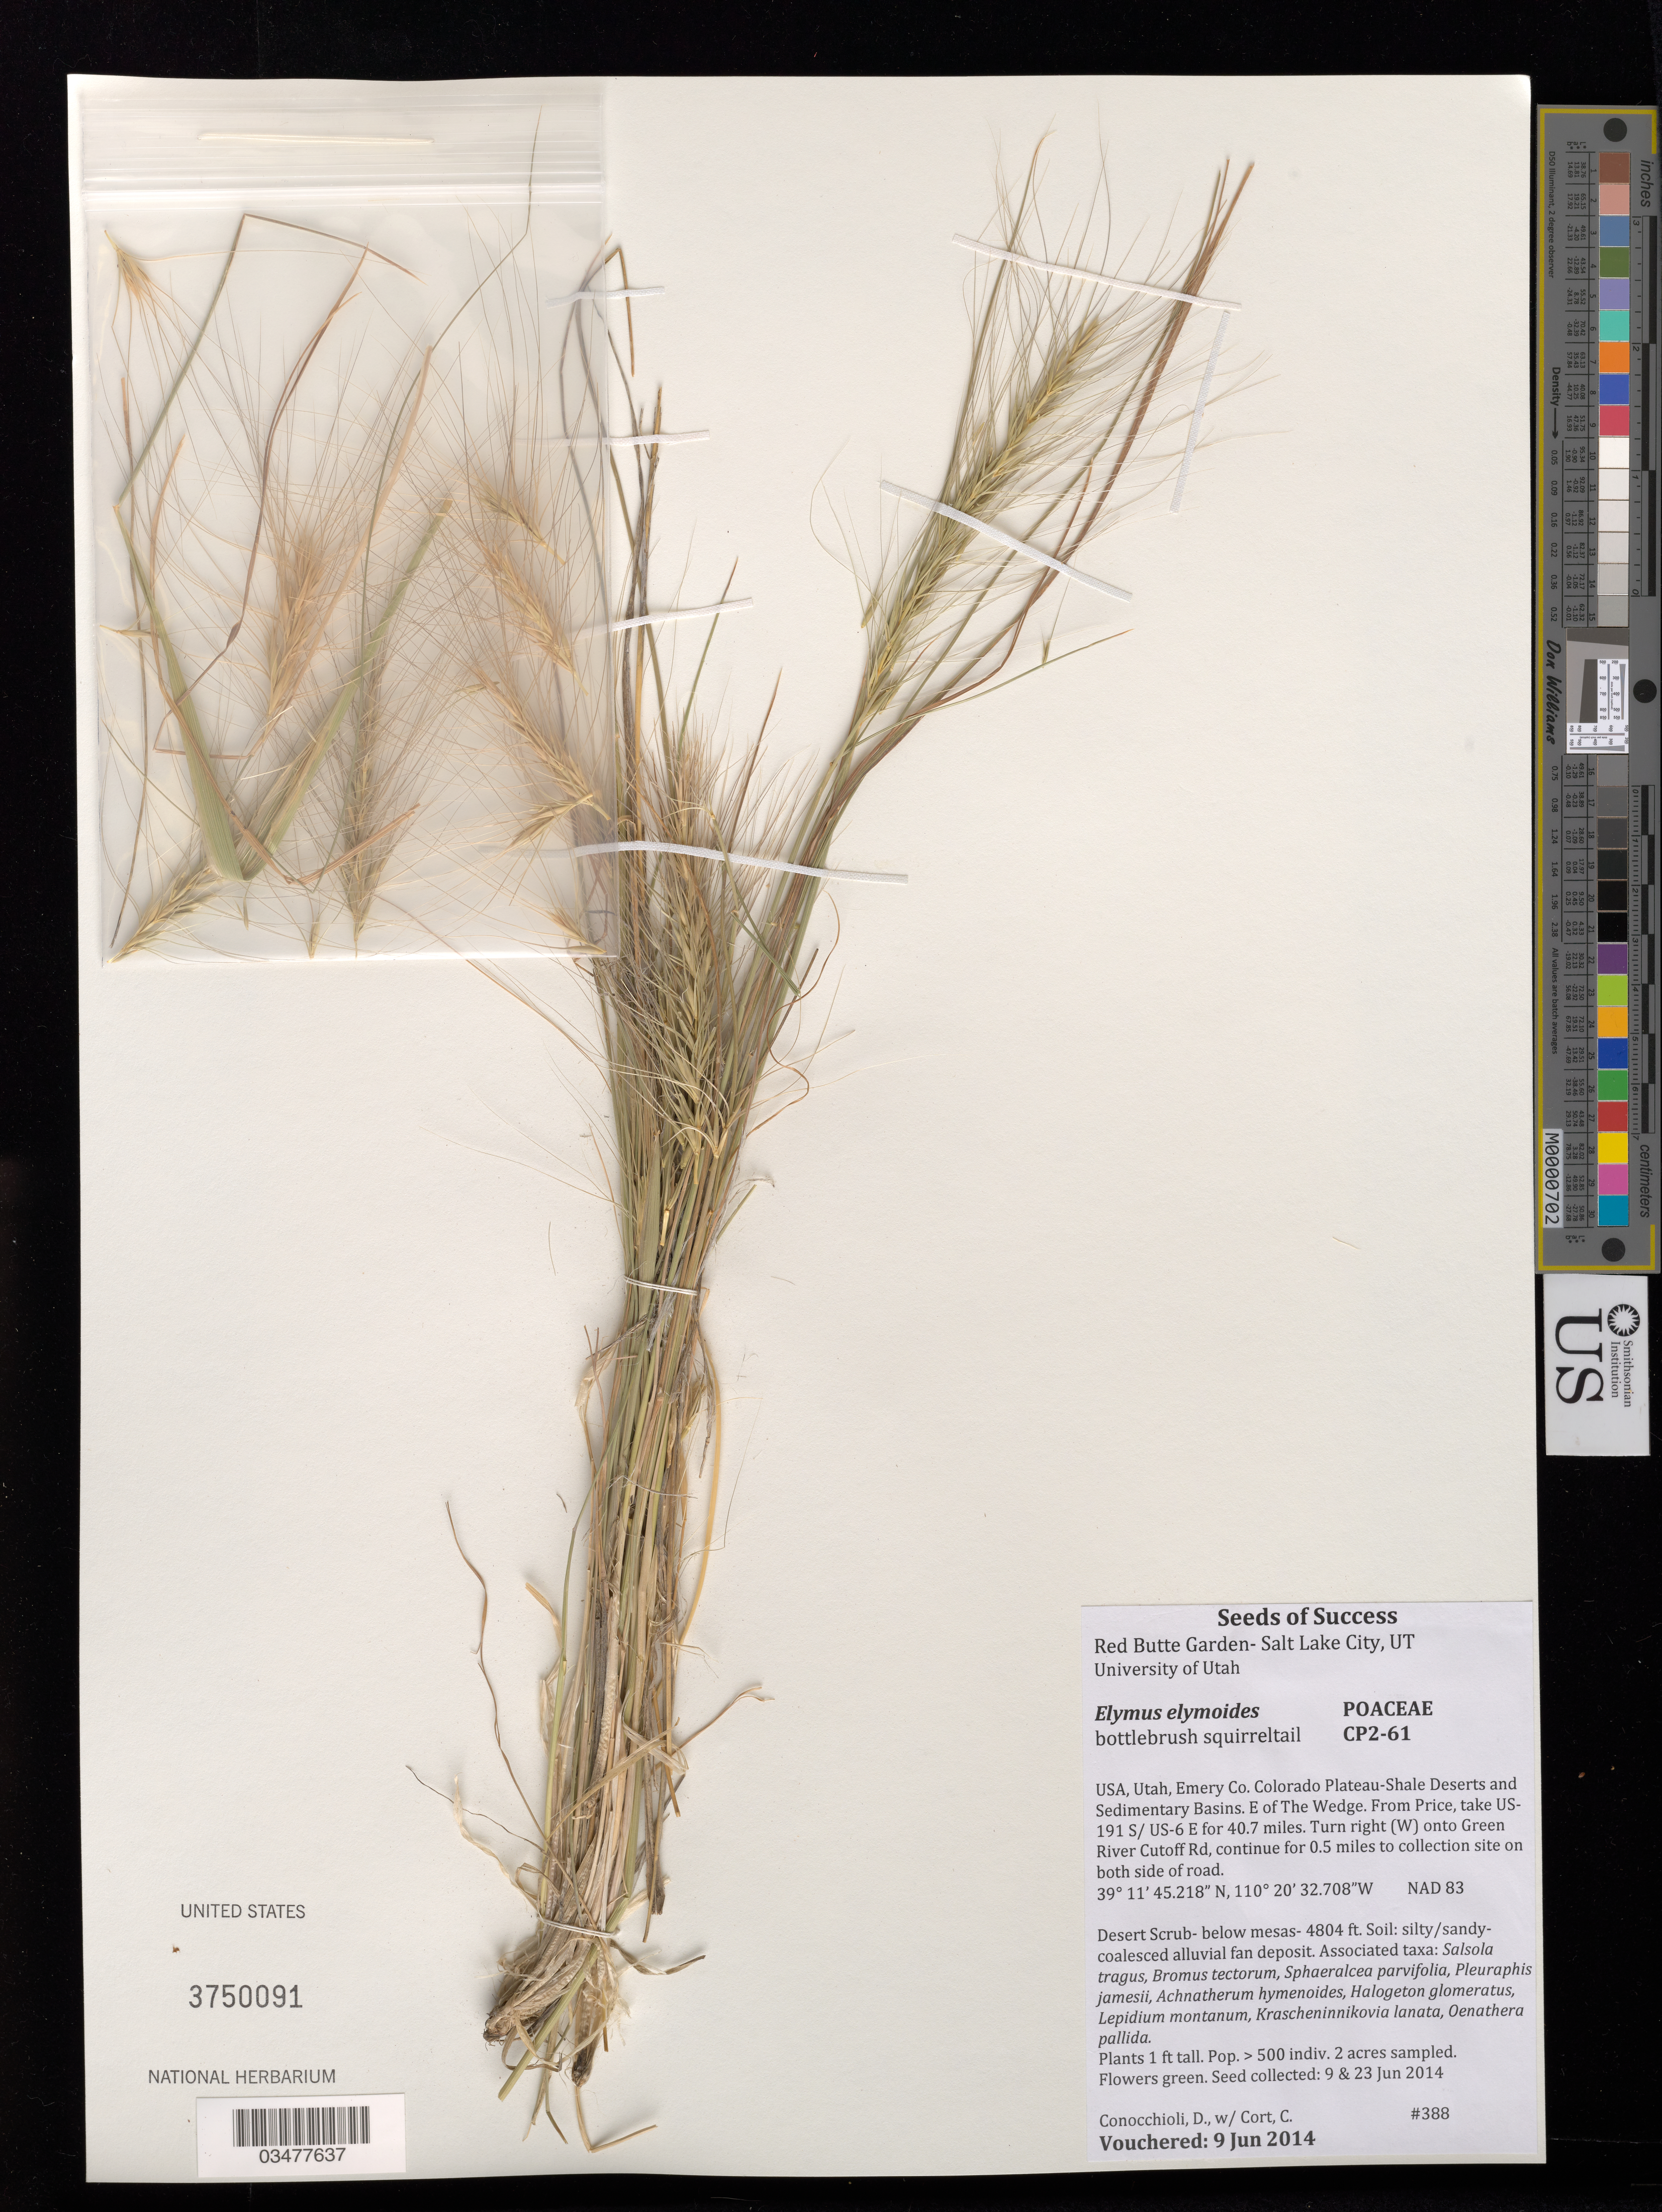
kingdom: Plantae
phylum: Tracheophyta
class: Liliopsida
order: Poales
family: Poaceae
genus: Elymus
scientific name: Elymus elymoides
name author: (Raf.) Swezey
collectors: D. Conocchioli & C. Cort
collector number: CP2-61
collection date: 2014-06-09,2014-06-23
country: United States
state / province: Utah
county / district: Emery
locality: Colorado Plateau-Shale Deserts and Sedimentary Basins. The Wedge.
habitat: Desert Scrub-below mesas.Soil: silty/sandy-coalesced aliuvial fan deposit.With Salsola tragus, Bromus tectorum, Oenathera pallida, etc.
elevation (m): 1464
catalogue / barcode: US 3750091